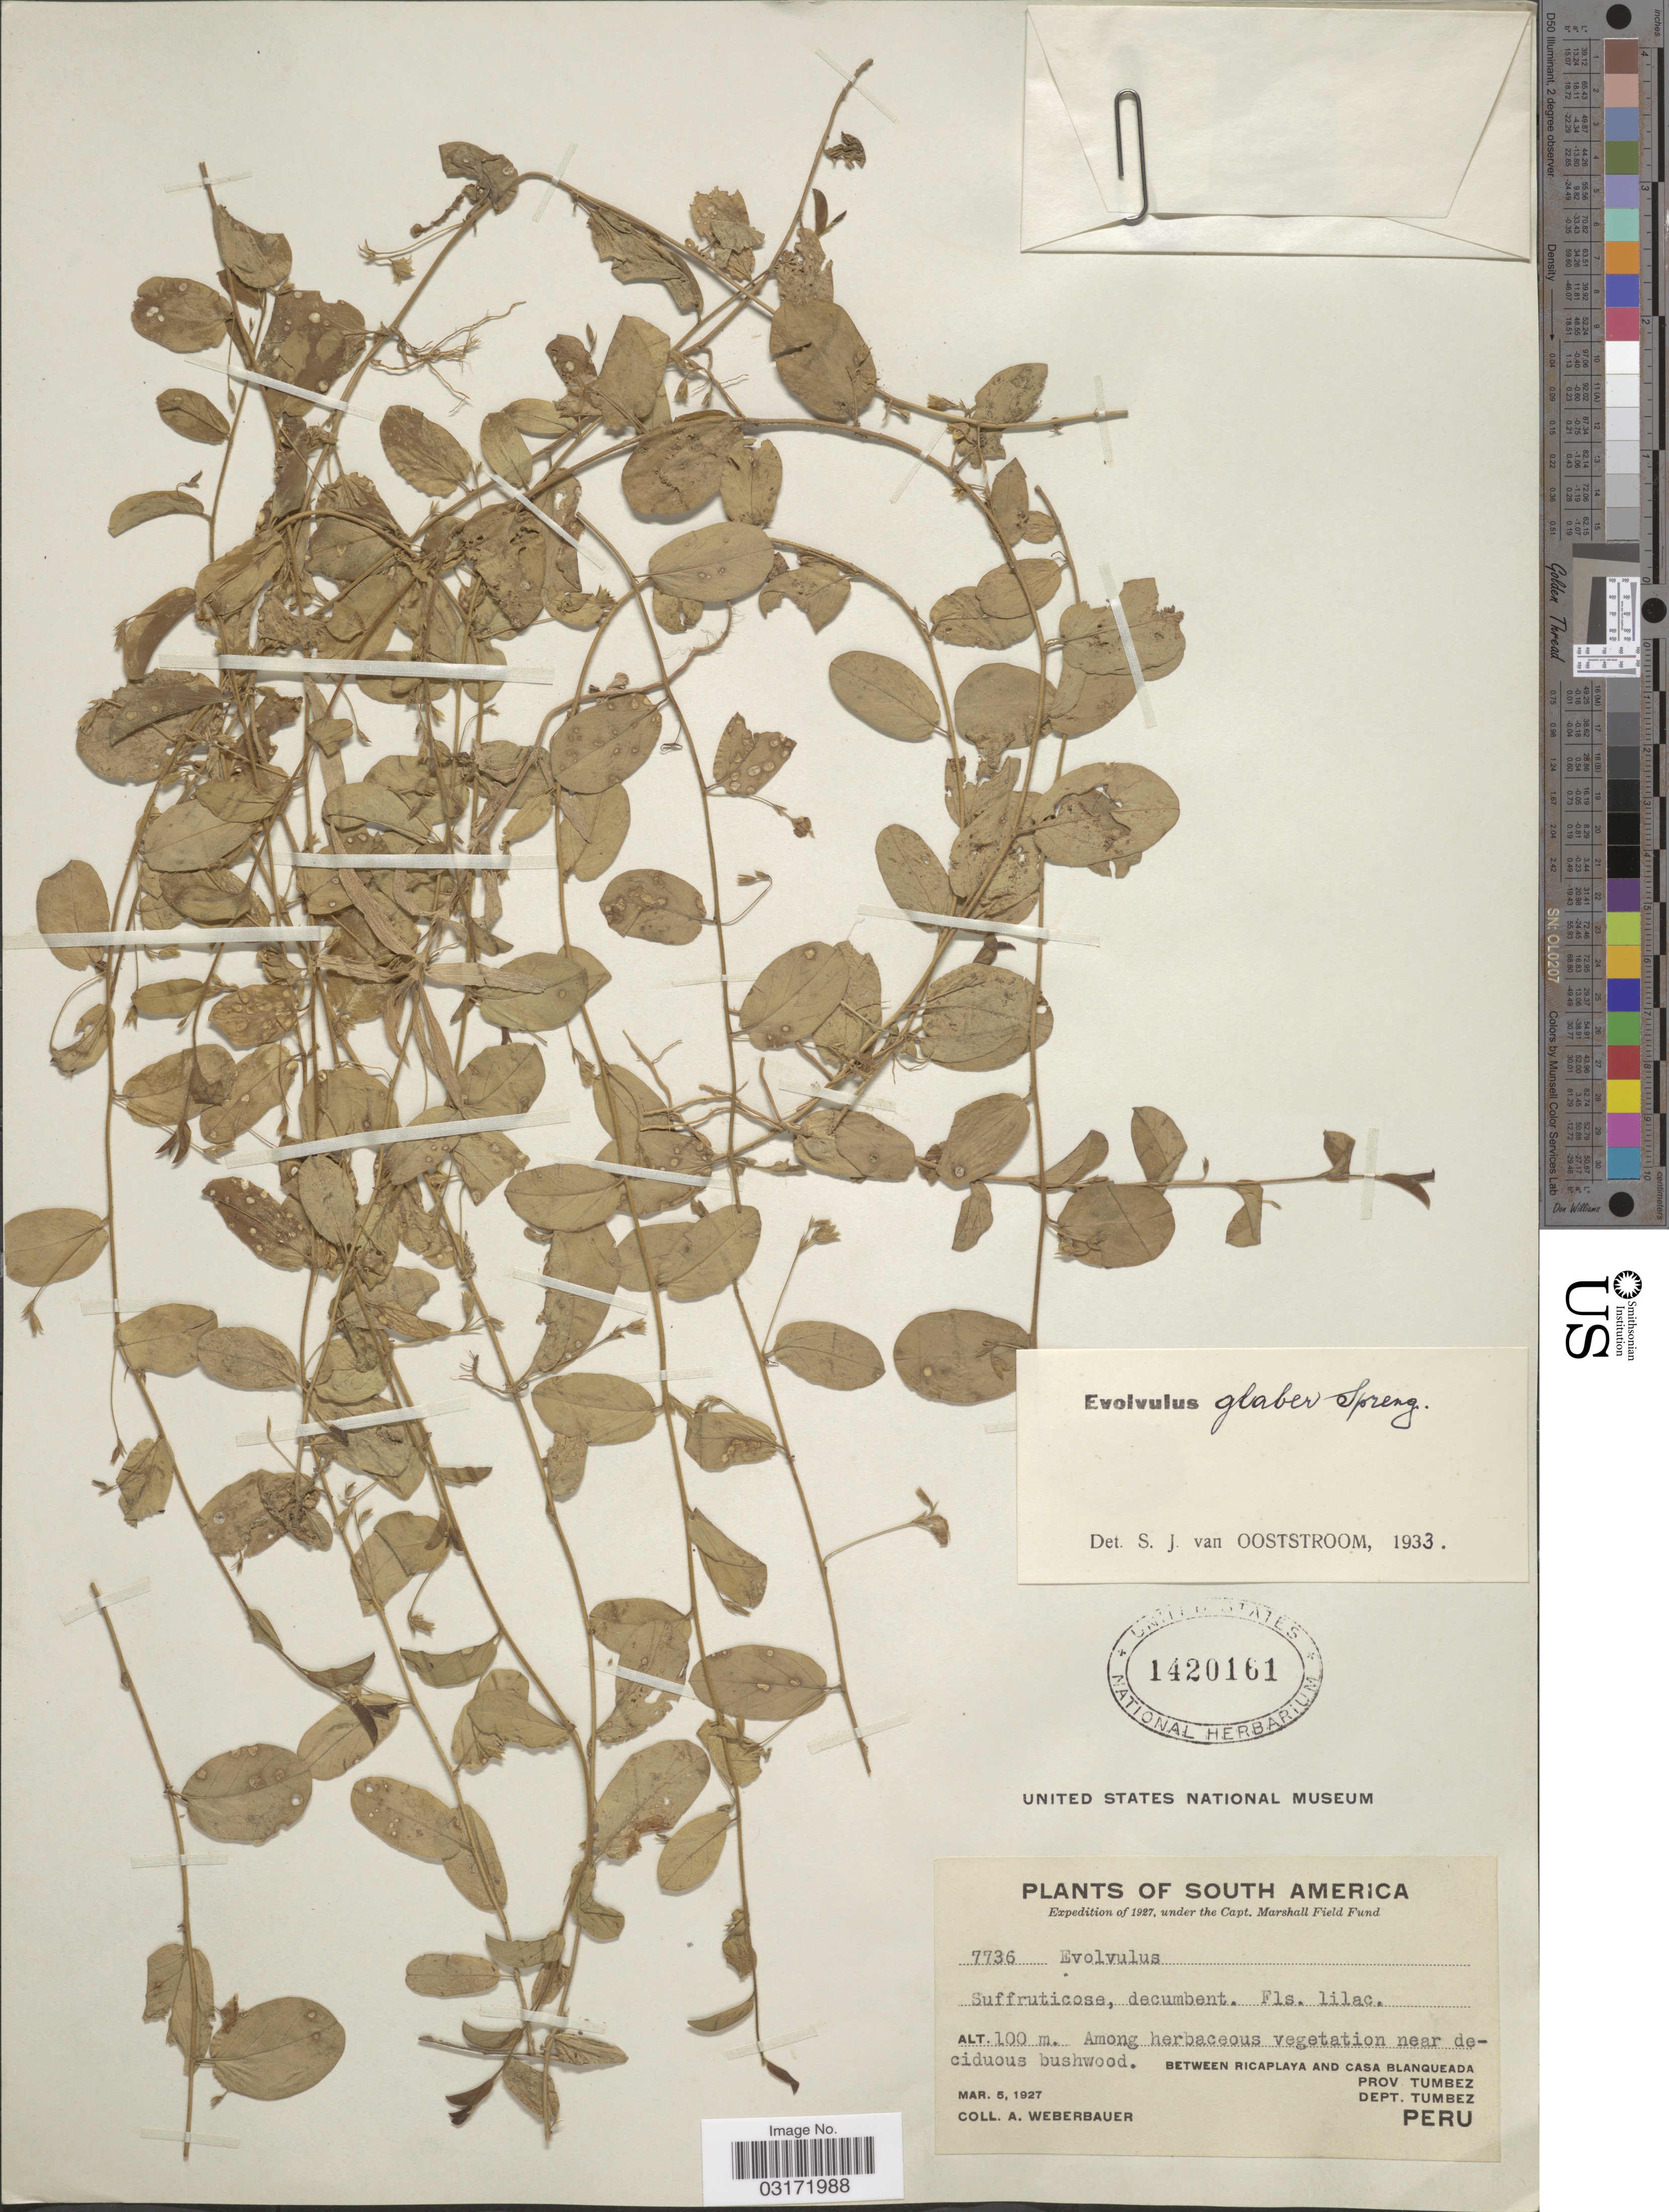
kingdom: Plantae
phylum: Tracheophyta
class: Magnoliopsida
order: Solanales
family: Convolvulaceae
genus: Evolvulus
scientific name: Evolvulus glaber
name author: Spreng.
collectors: A. Weberbauer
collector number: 7736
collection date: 1927-03-05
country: Peru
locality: Between Ricaplaya and Casa Blanqueada. Prov. Tumbez. Dept. Tumbez.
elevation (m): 100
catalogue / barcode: US 1420161